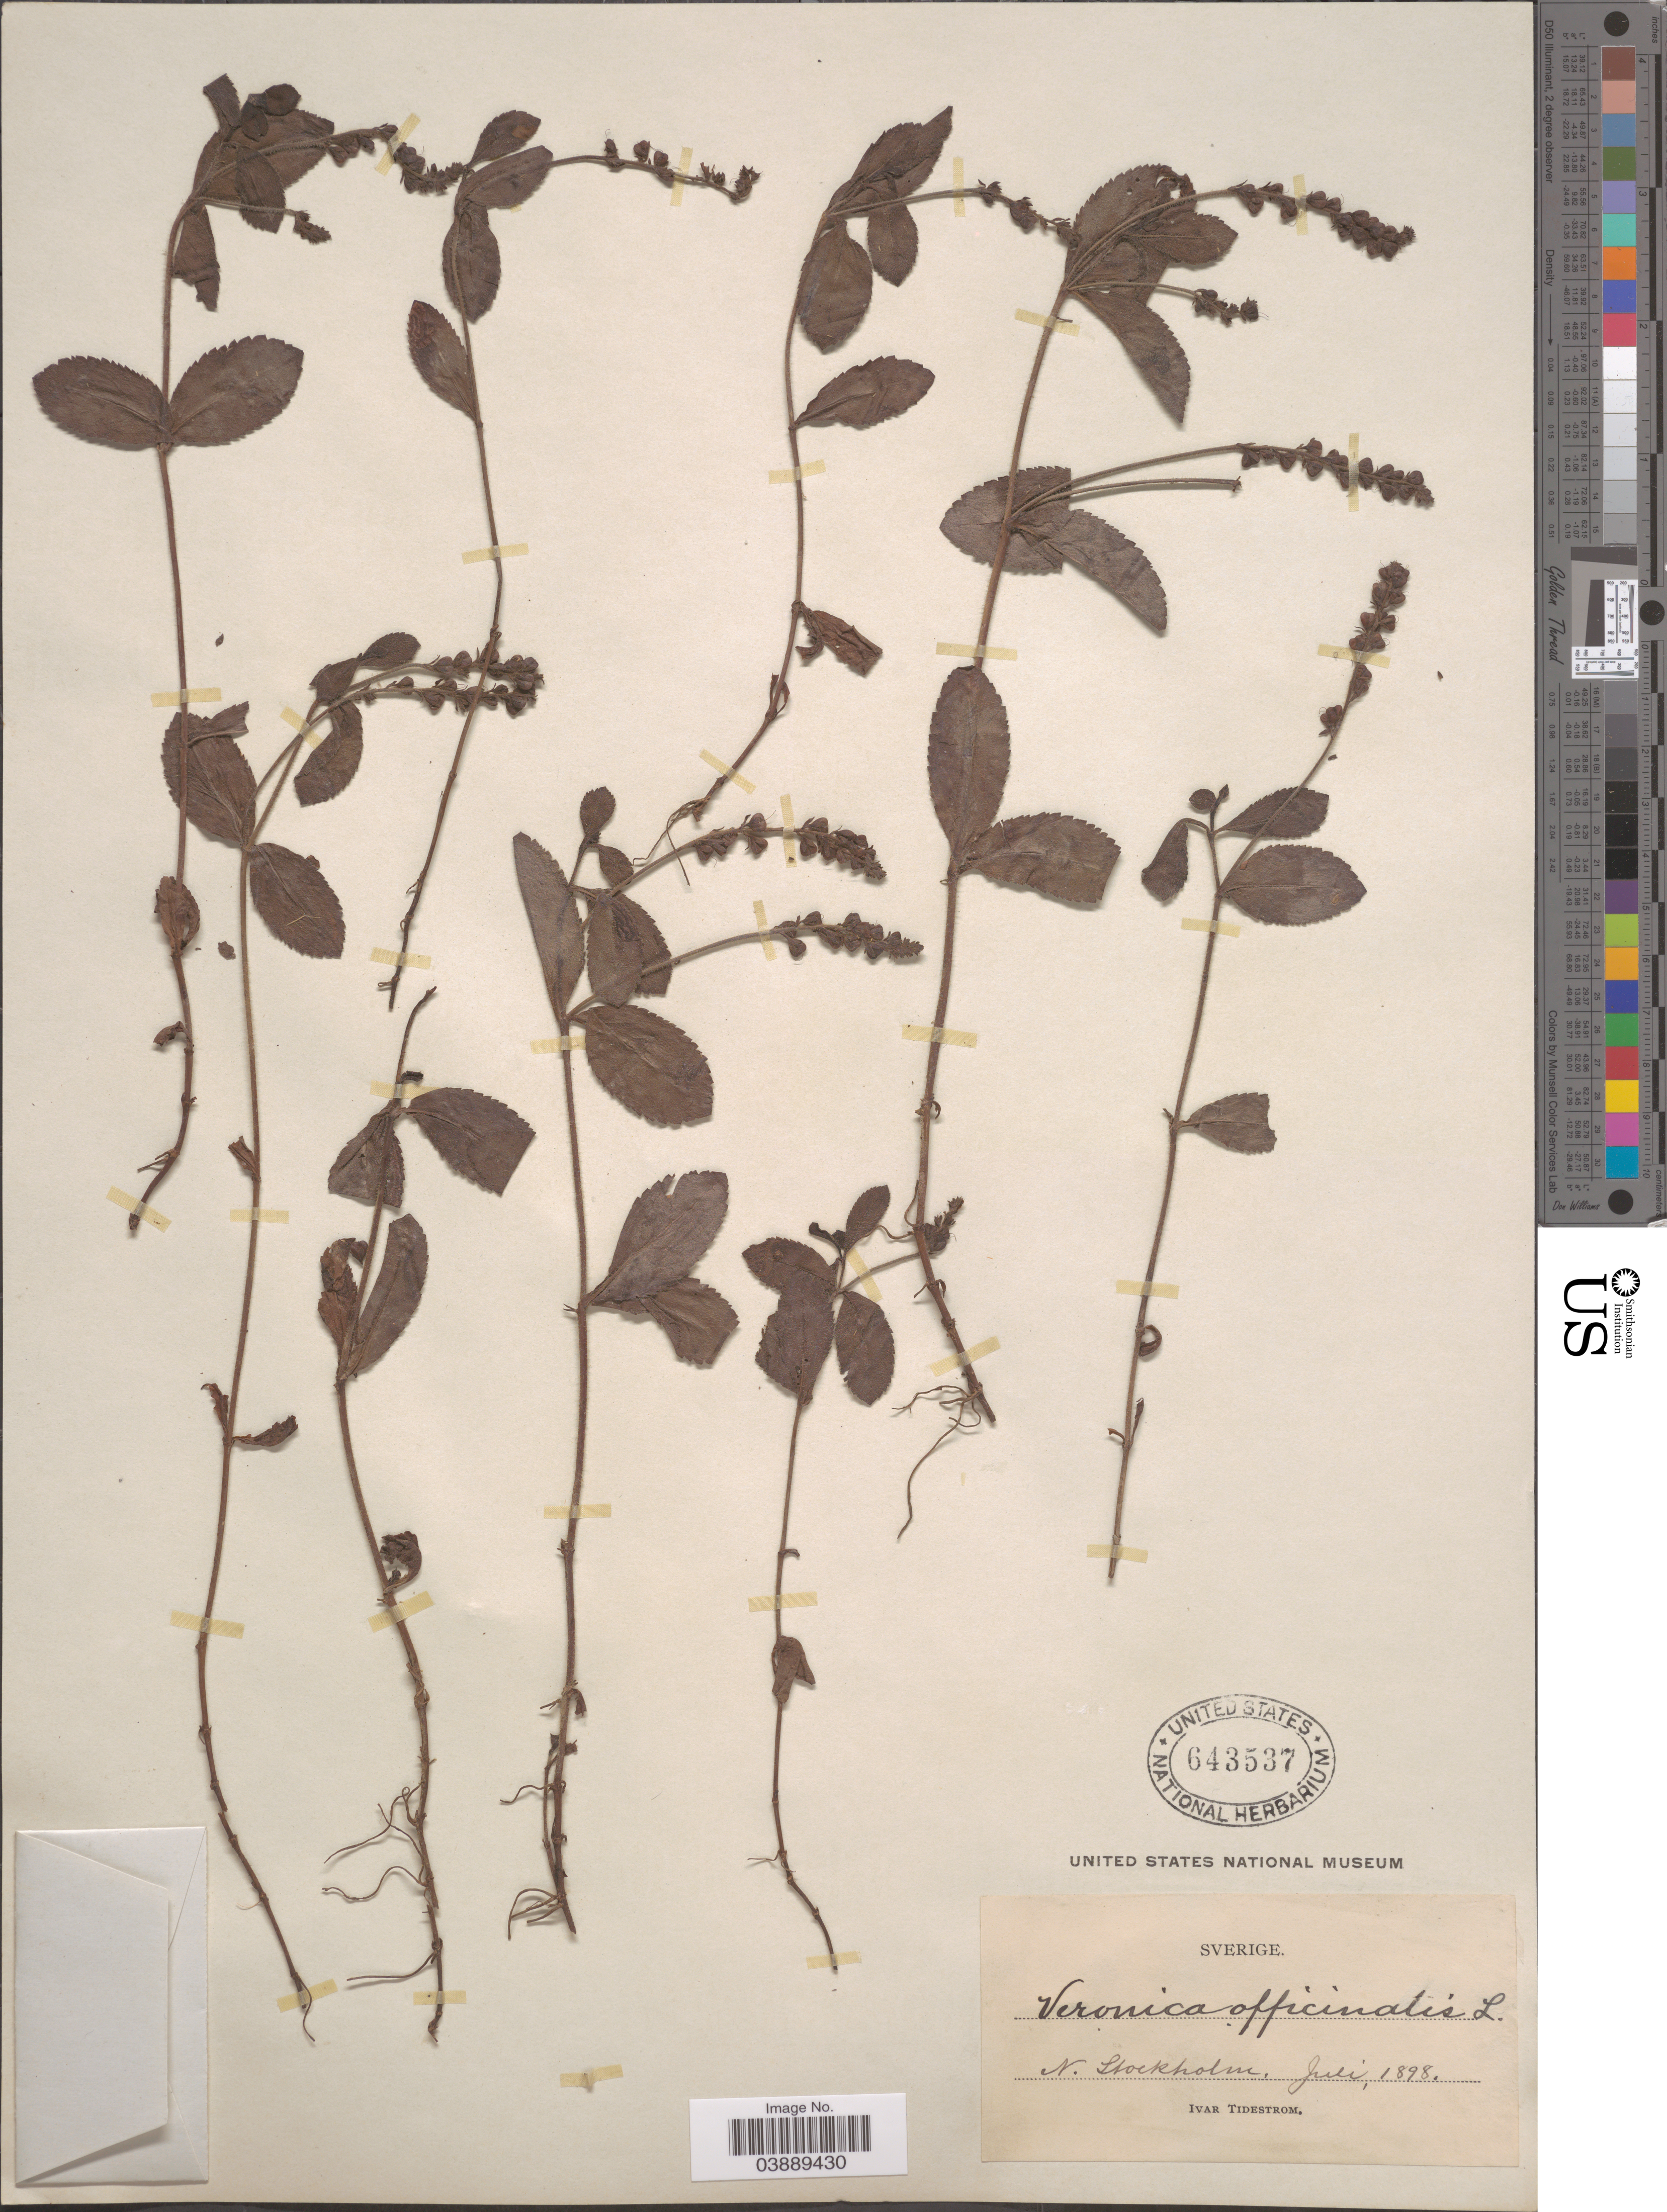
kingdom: Plantae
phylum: Tracheophyta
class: Magnoliopsida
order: Lamiales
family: Plantaginaceae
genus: Veronica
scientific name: Veronica officinalis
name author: L.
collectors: I. F. Tidestrom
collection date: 1898-07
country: Sweden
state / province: Stockholm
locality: Sverige. N. Stockholm.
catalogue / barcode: US 643537